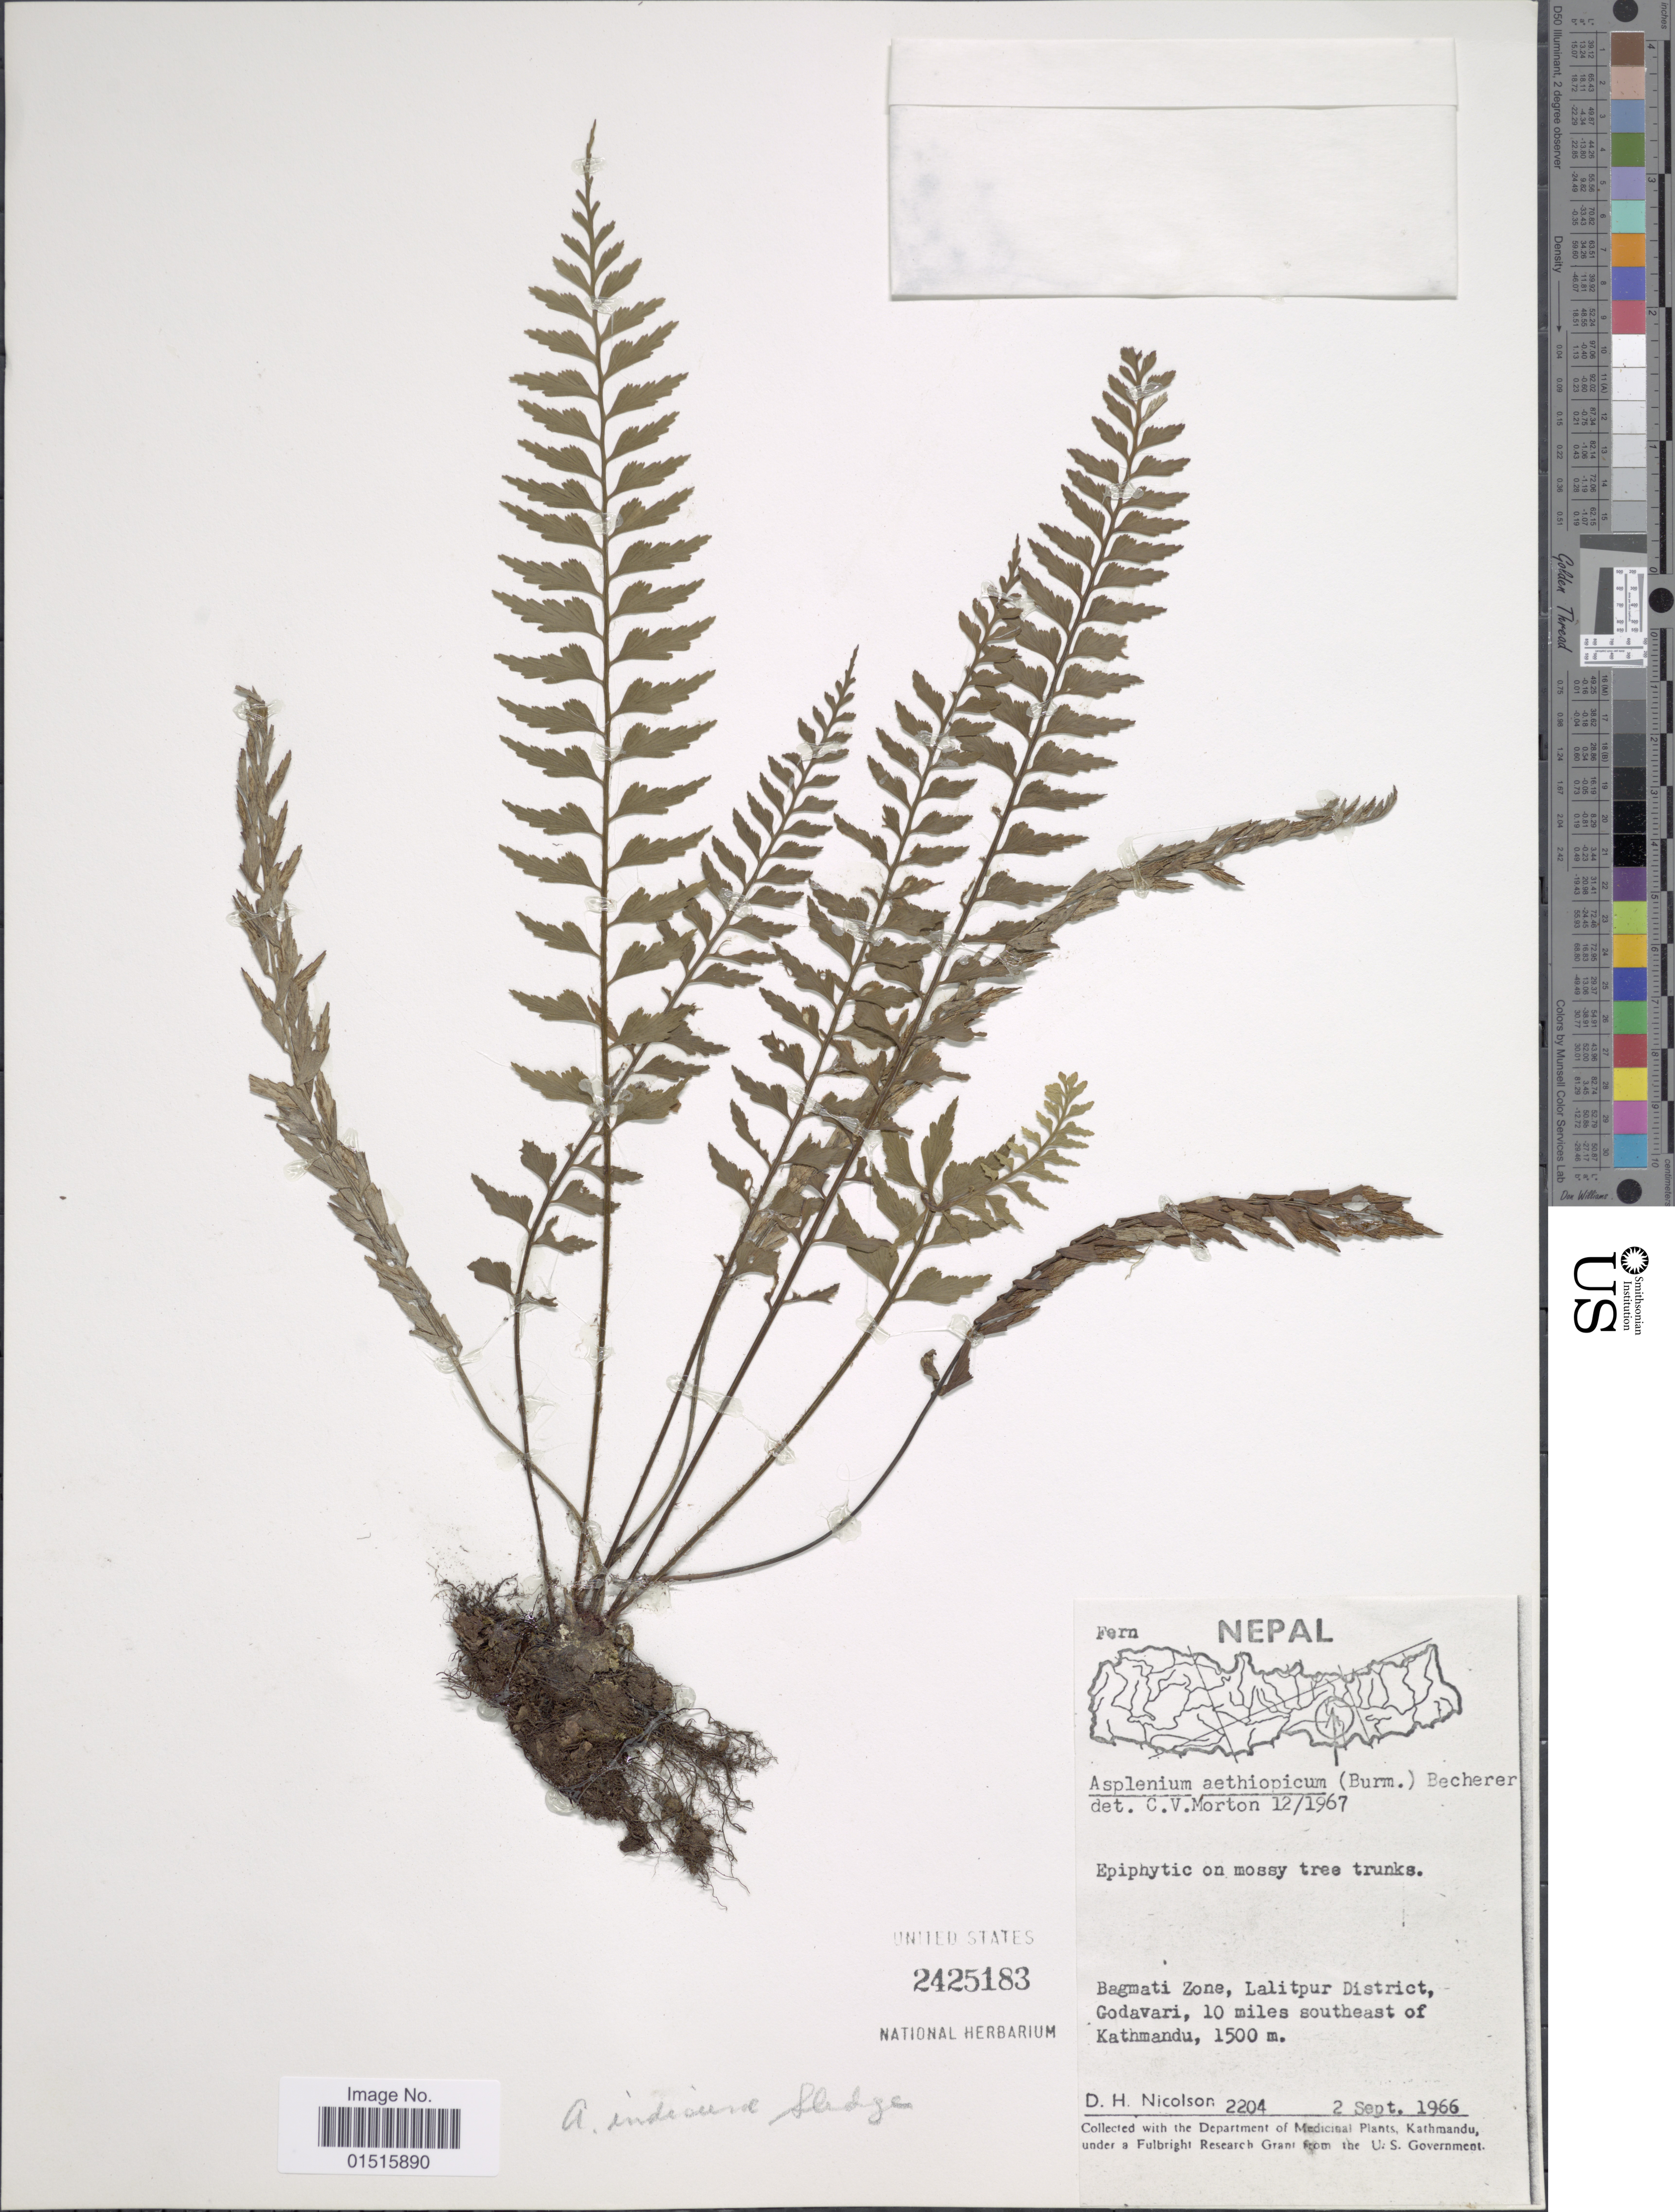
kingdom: Plantae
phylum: Tracheophyta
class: Polypodiopsida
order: Polypodiales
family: Aspleniaceae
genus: Asplenium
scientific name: Asplenium yoshinagae var. planicaule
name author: (Wall. ex Mett.) C.V. Morton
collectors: D. H. Nicolson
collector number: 2204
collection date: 1966-09-02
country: Nepal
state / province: Bagmati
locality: Bagmati Zone, Lalitpur District, Godavari, 10 miles southeast of Kathmandu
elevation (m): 1500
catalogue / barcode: US 2425183